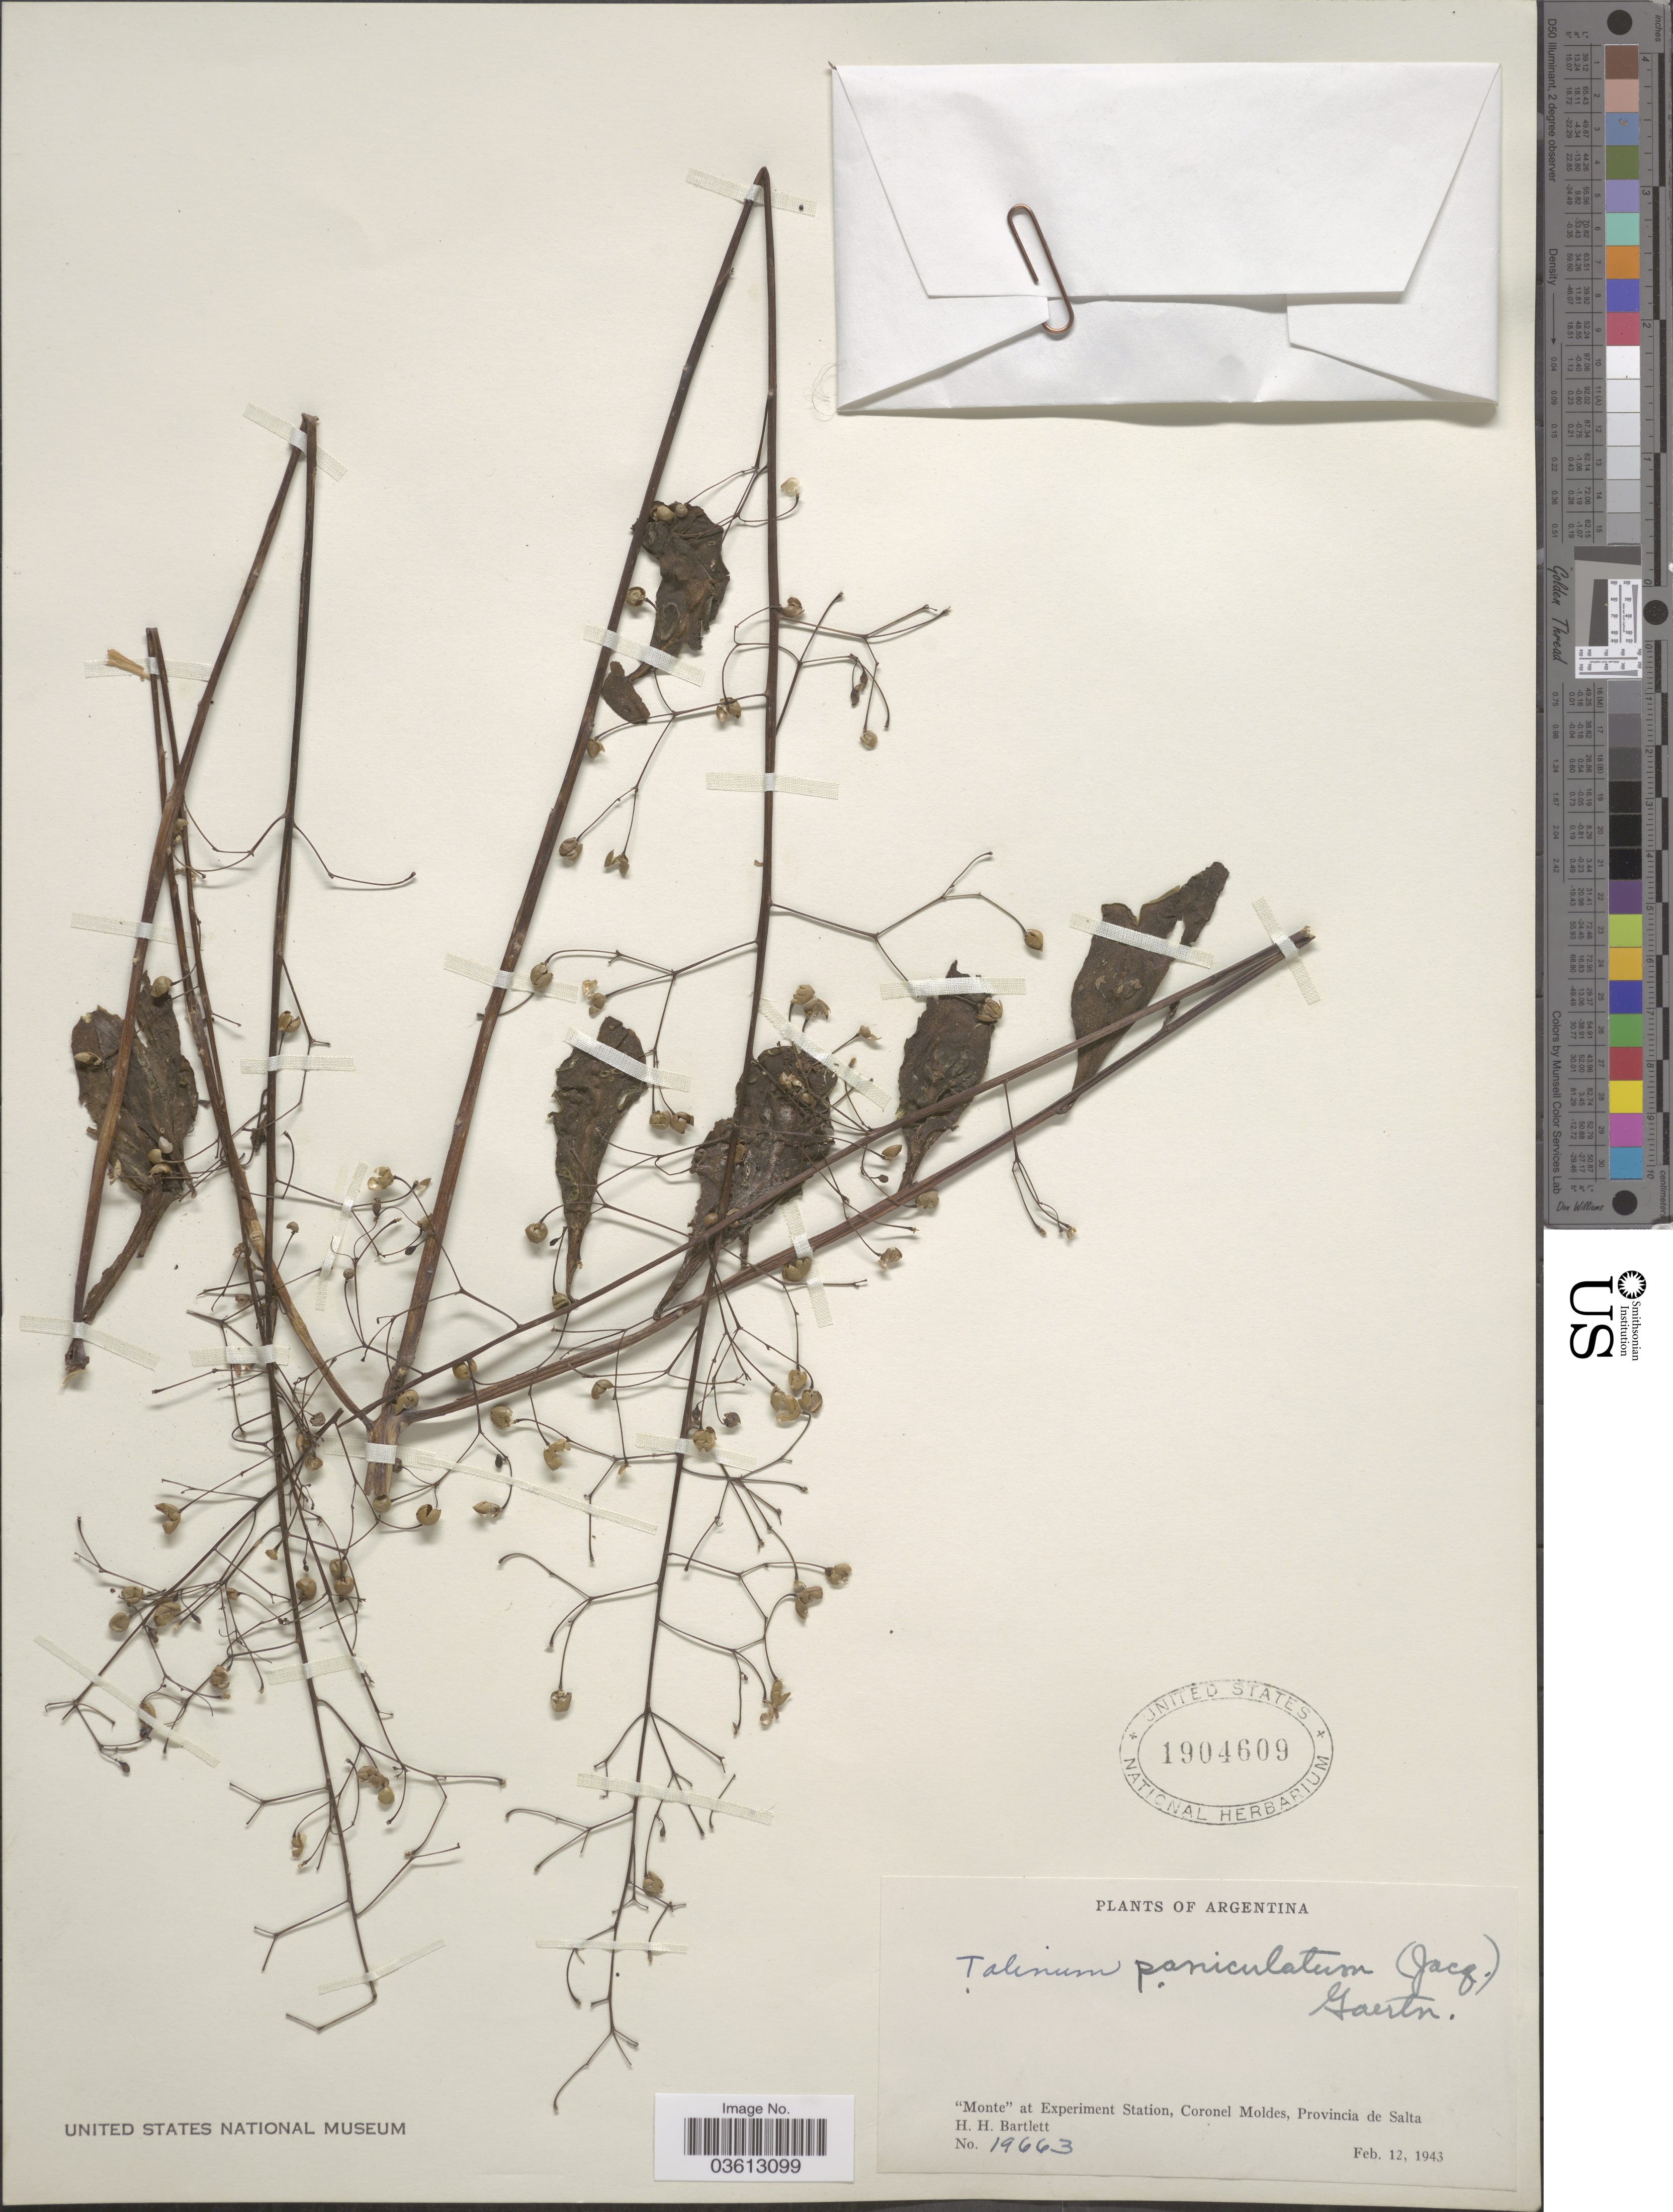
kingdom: Plantae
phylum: Tracheophyta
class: Magnoliopsida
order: Caryophyllales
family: Talinaceae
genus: Talinum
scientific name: Talinum paniculatum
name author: (Jacq.) Gaertn.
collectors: H. H. Bartlett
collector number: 19663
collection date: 1943-02-12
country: Argentina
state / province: Salta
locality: Monte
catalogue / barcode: US 1904609